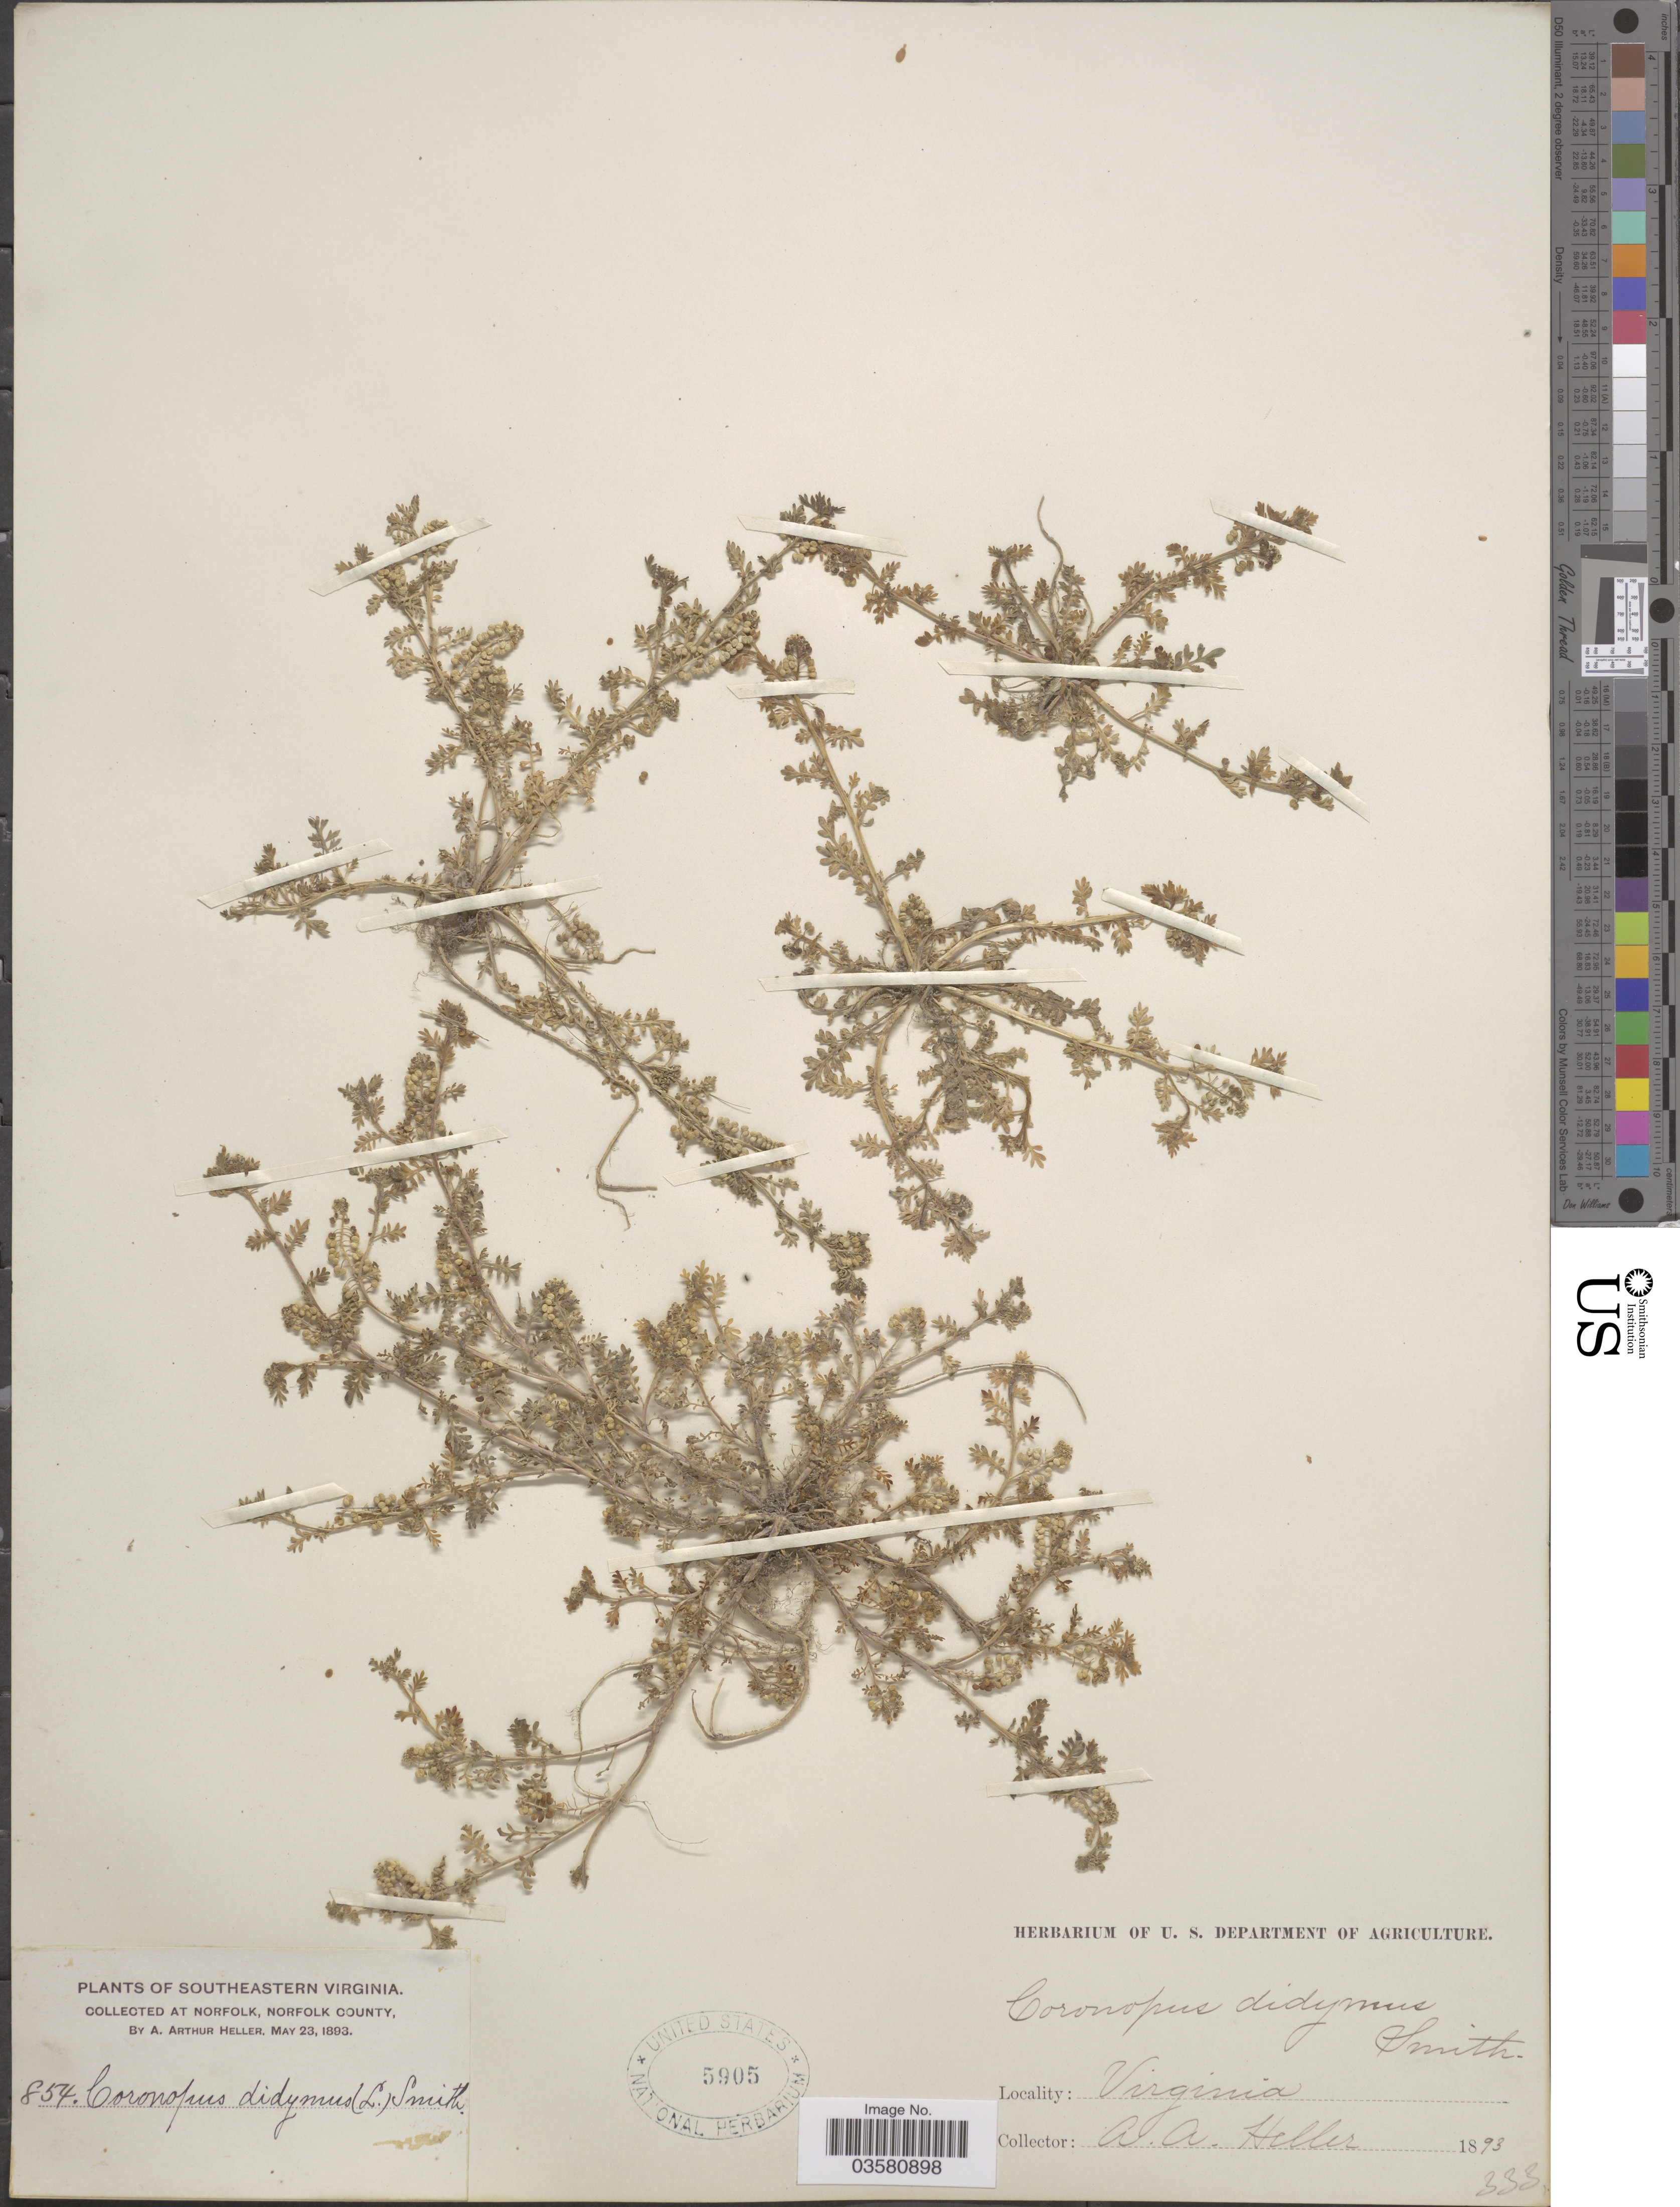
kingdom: Plantae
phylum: Tracheophyta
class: Magnoliopsida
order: Brassicales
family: Brassicaceae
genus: Lepidium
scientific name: Lepidium didymum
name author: L.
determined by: Strong, M. T., (US), Smithsonian Institution - National Museum of Natural History (UNITED STATES)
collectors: A. A. Heller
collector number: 854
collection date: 1893-05-23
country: United States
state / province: Virginia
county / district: City of Norfolk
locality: Southeastern Virginia. At Norfolk, Norfolk County.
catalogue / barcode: US 5905